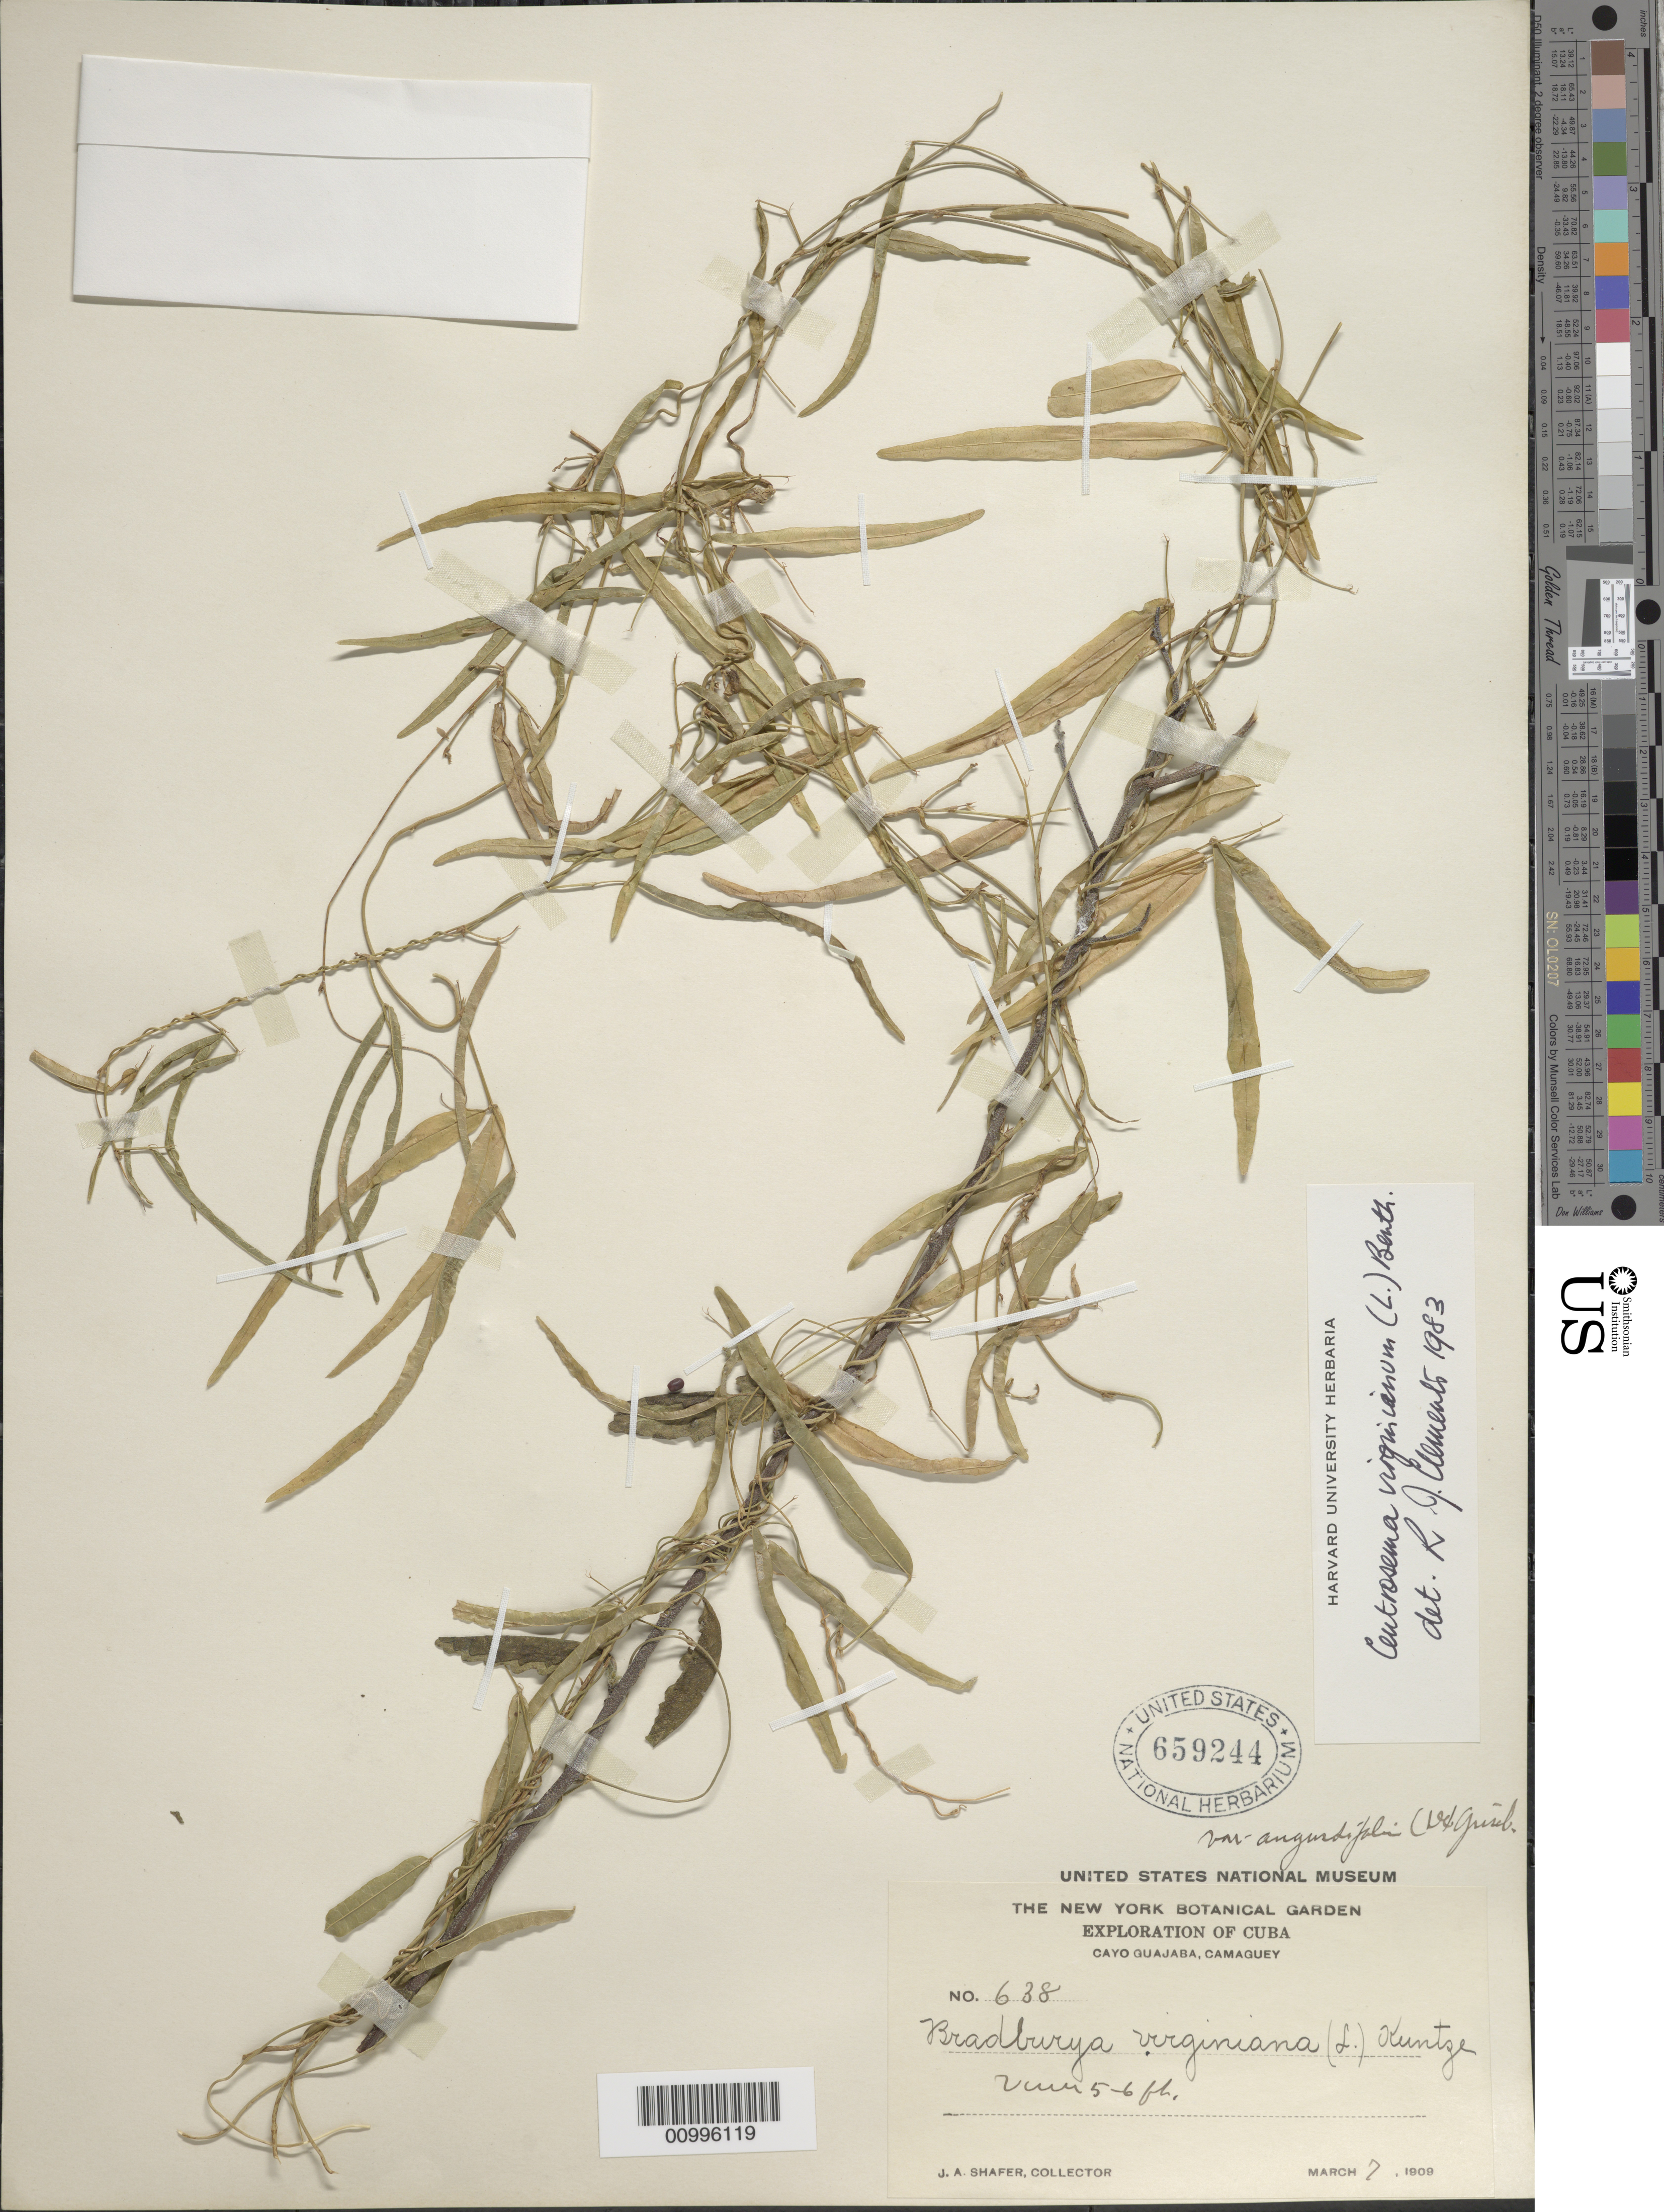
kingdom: Plantae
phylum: Tracheophyta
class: Magnoliopsida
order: Fabales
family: Fabaceae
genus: Centrosema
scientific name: Centrosema virginianum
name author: (L.) Benth.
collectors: J. A. Shafer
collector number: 638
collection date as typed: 07 Mar 1909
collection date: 1909-03-07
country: Cuba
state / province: Camagüey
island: Cuba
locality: Cayo Guajaba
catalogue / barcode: US 659244